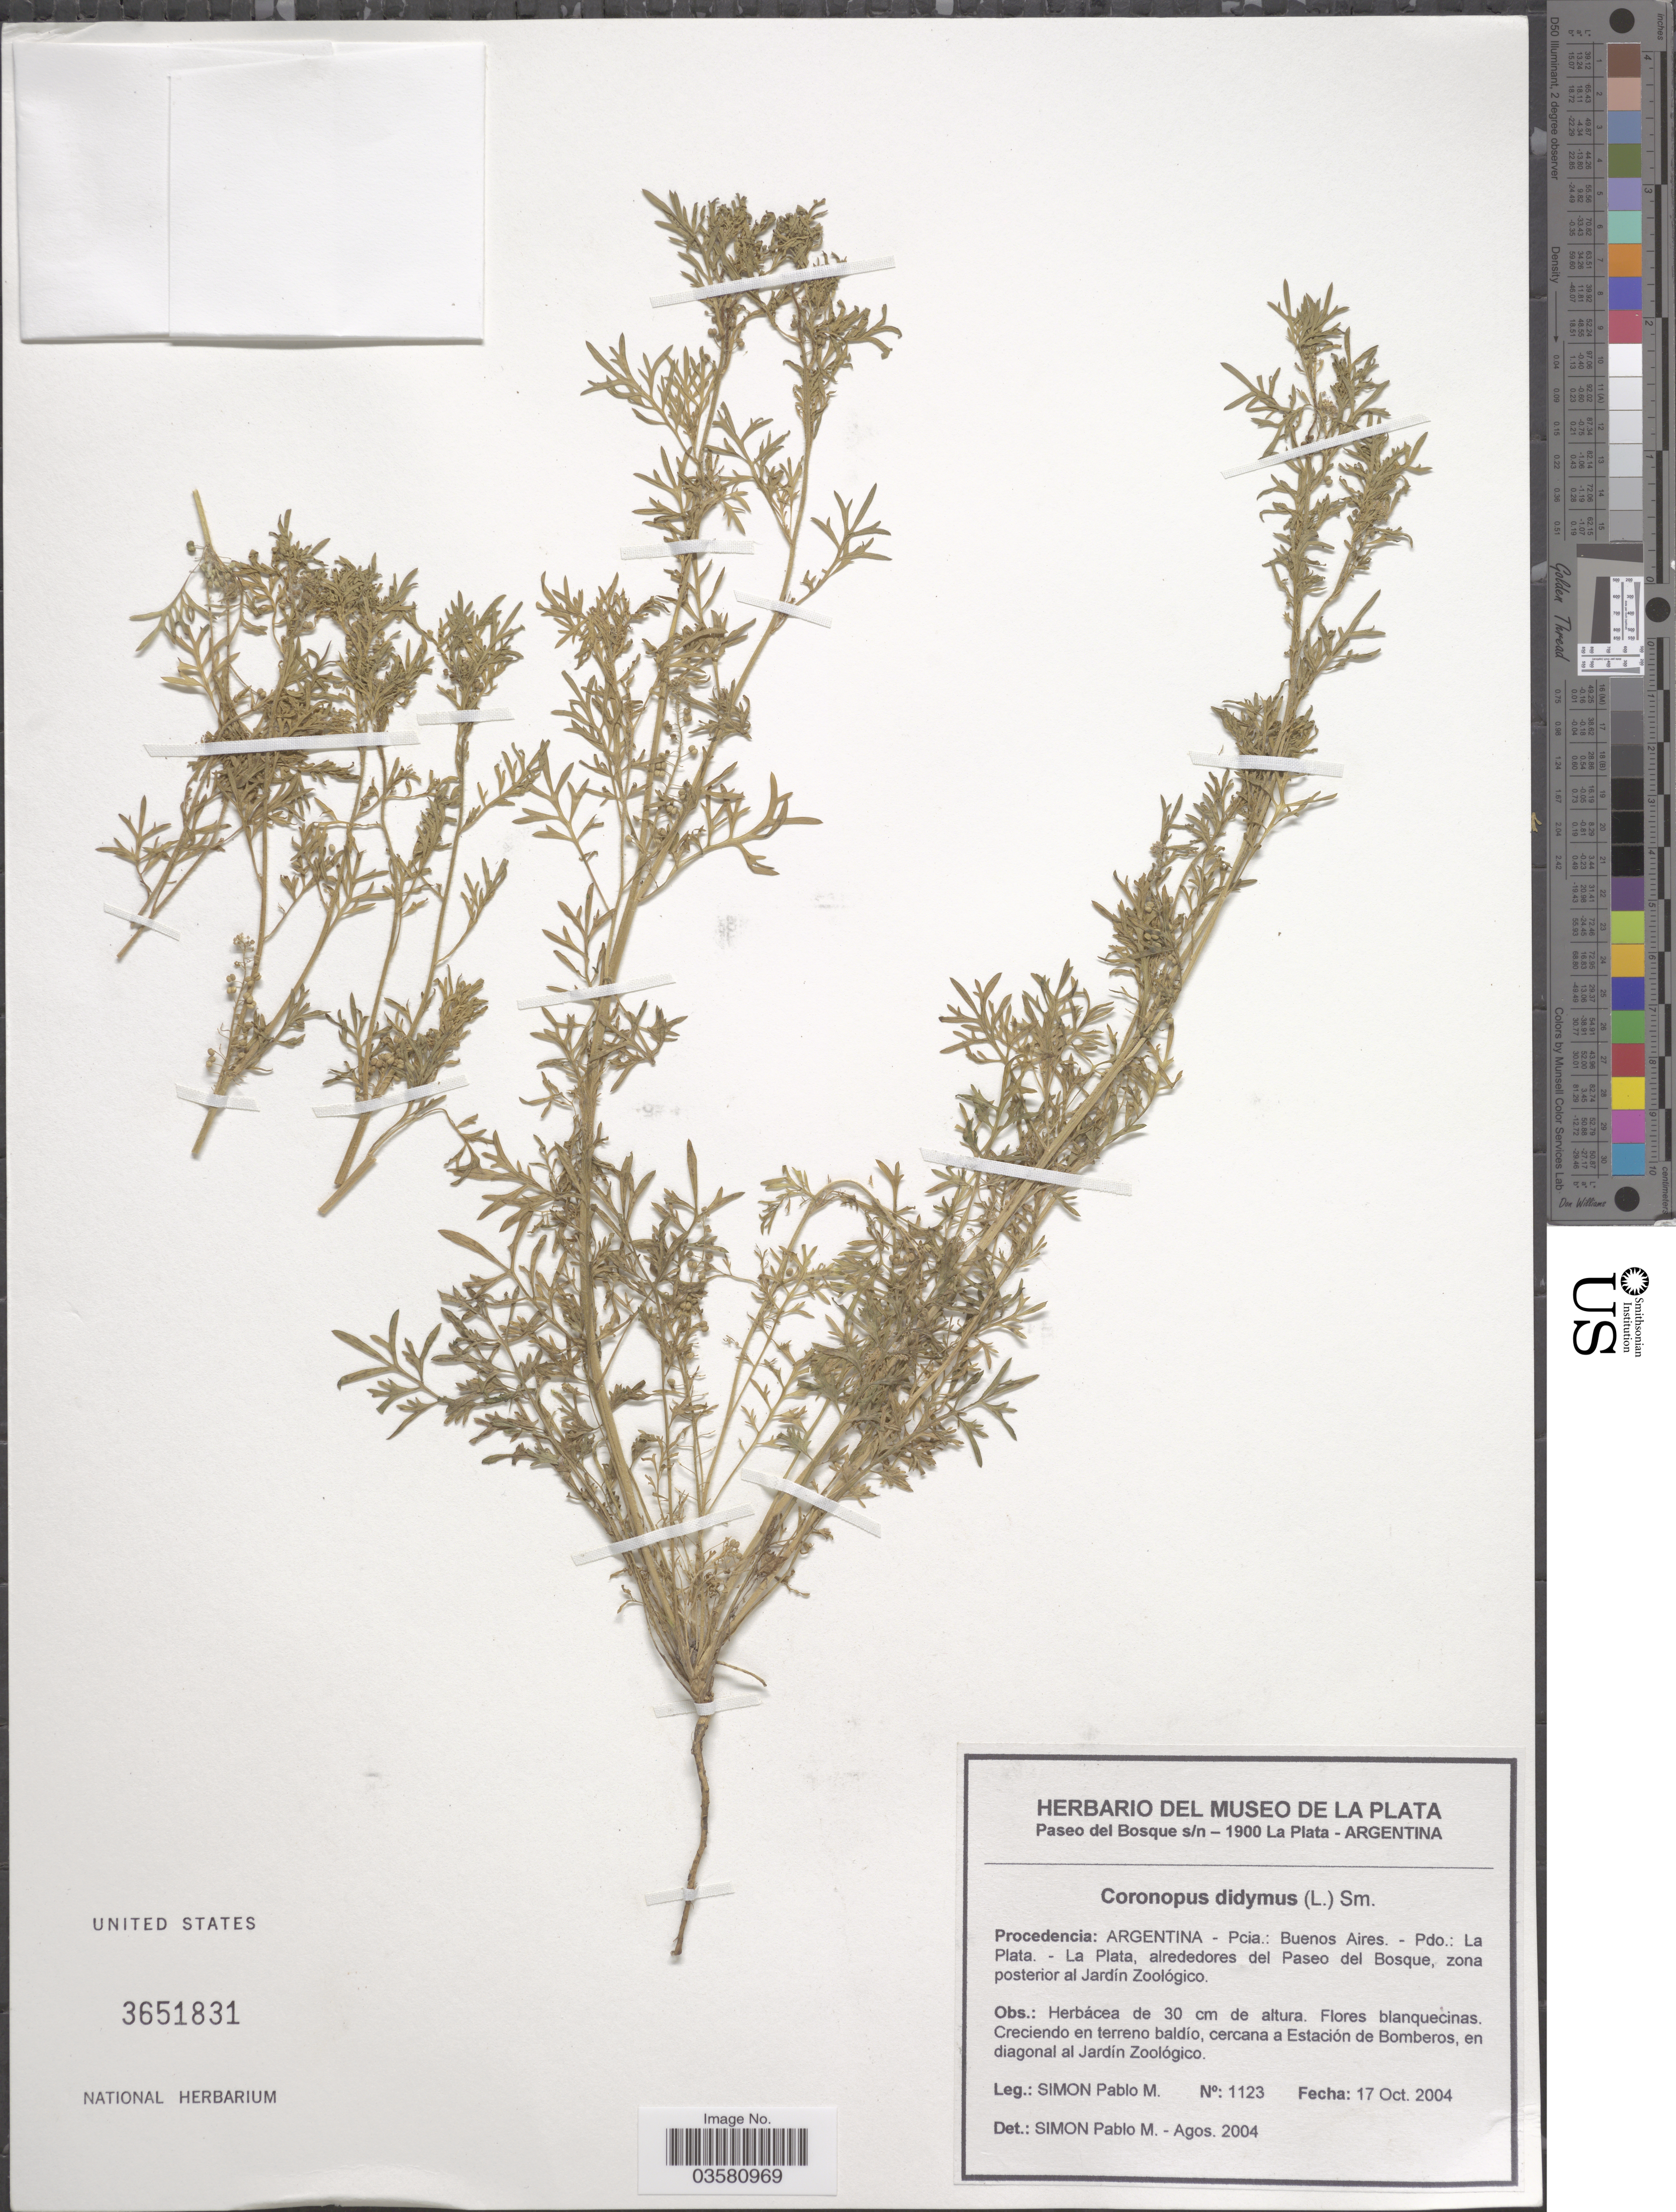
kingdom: Plantae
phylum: Tracheophyta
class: Magnoliopsida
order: Brassicales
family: Brassicaceae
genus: Lepidium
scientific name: Lepidium didymum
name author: L.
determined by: Strong, M. T., (US), Smithsonian Institution - National Museum of Natural History (UNITED STATES)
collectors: S. Pablo M.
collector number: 1123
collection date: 2004-10-17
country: Argentina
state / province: Buenos Aires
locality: Procedencia: Argentina - Pcia.: Buenos Aires. - Pdo.: La Plata. - La Plata, alrededores del Paseo del Bosque, zona posterior al Jardín Zoológico.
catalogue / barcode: US 3651831